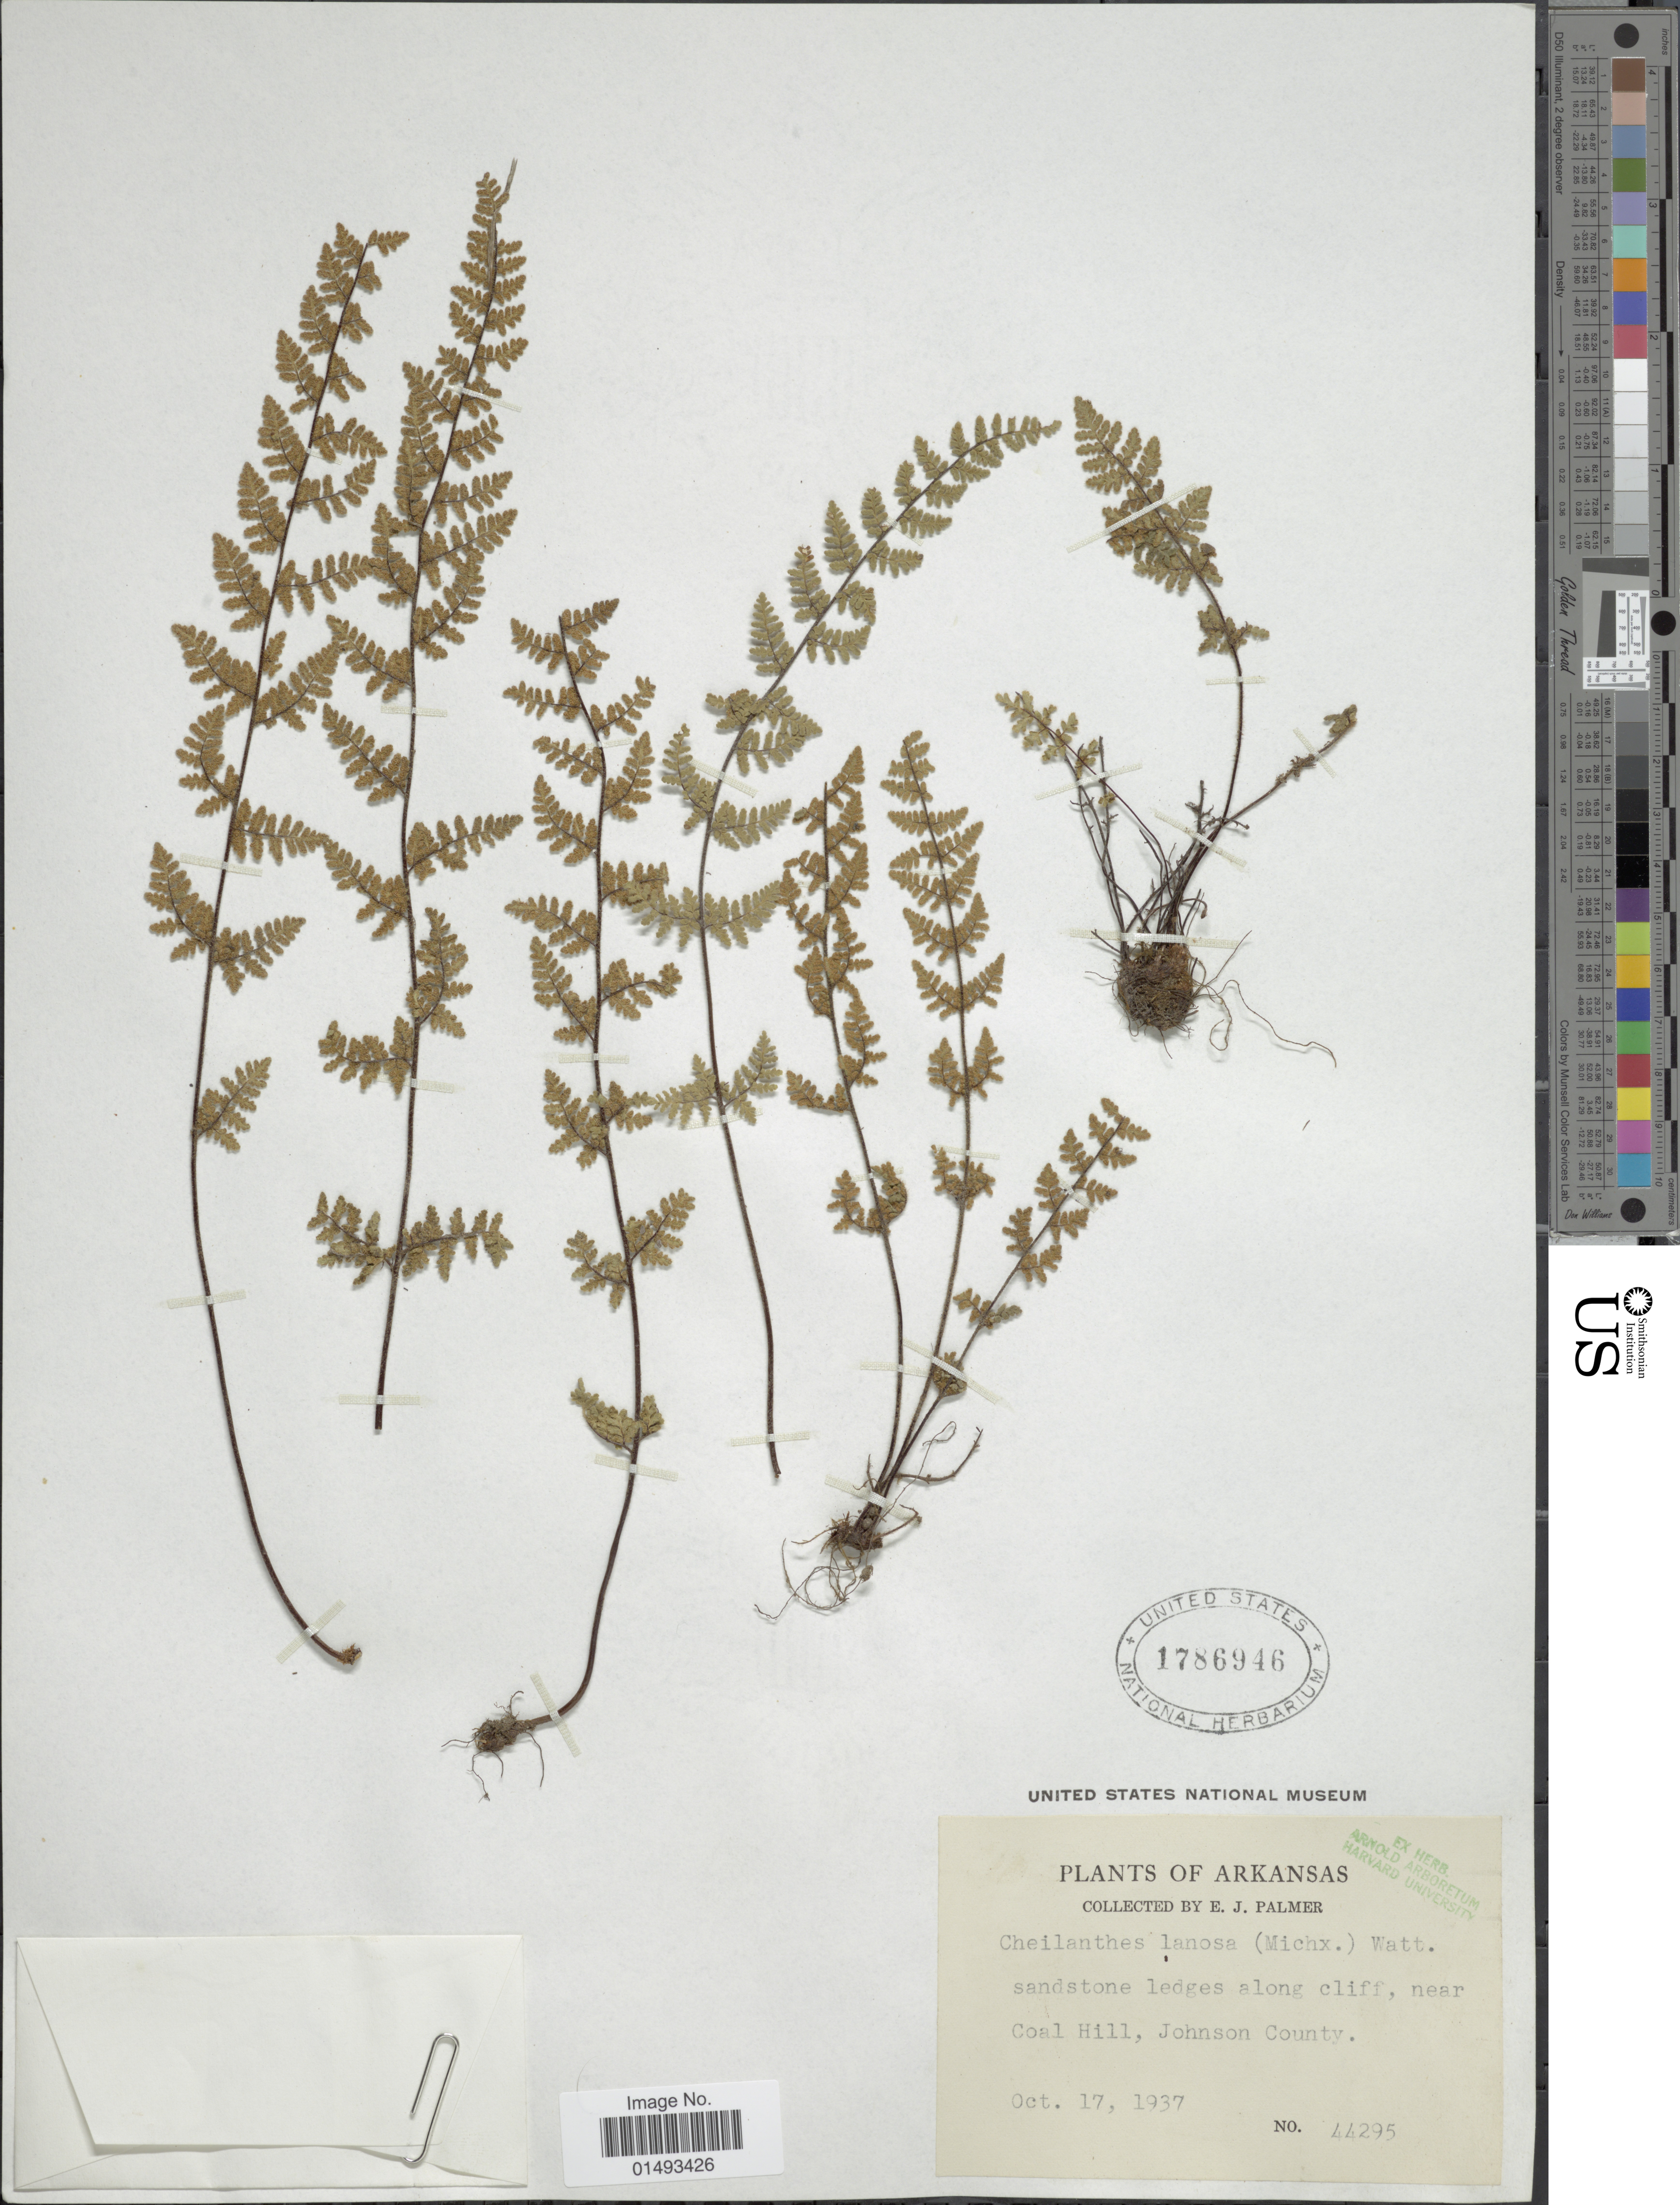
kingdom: Plantae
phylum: Tracheophyta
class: Polypodiopsida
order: Polypodiales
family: Pteridaceae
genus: Myriopteris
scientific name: Myriopteris lanosa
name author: (Michx.) Grusz & Windham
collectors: E. J. Palmer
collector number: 44295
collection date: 1937-10-17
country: United States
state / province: Arkansas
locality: Sandstone ledges along cliff, near Coal Hill, Johnson County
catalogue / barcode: US 1786946